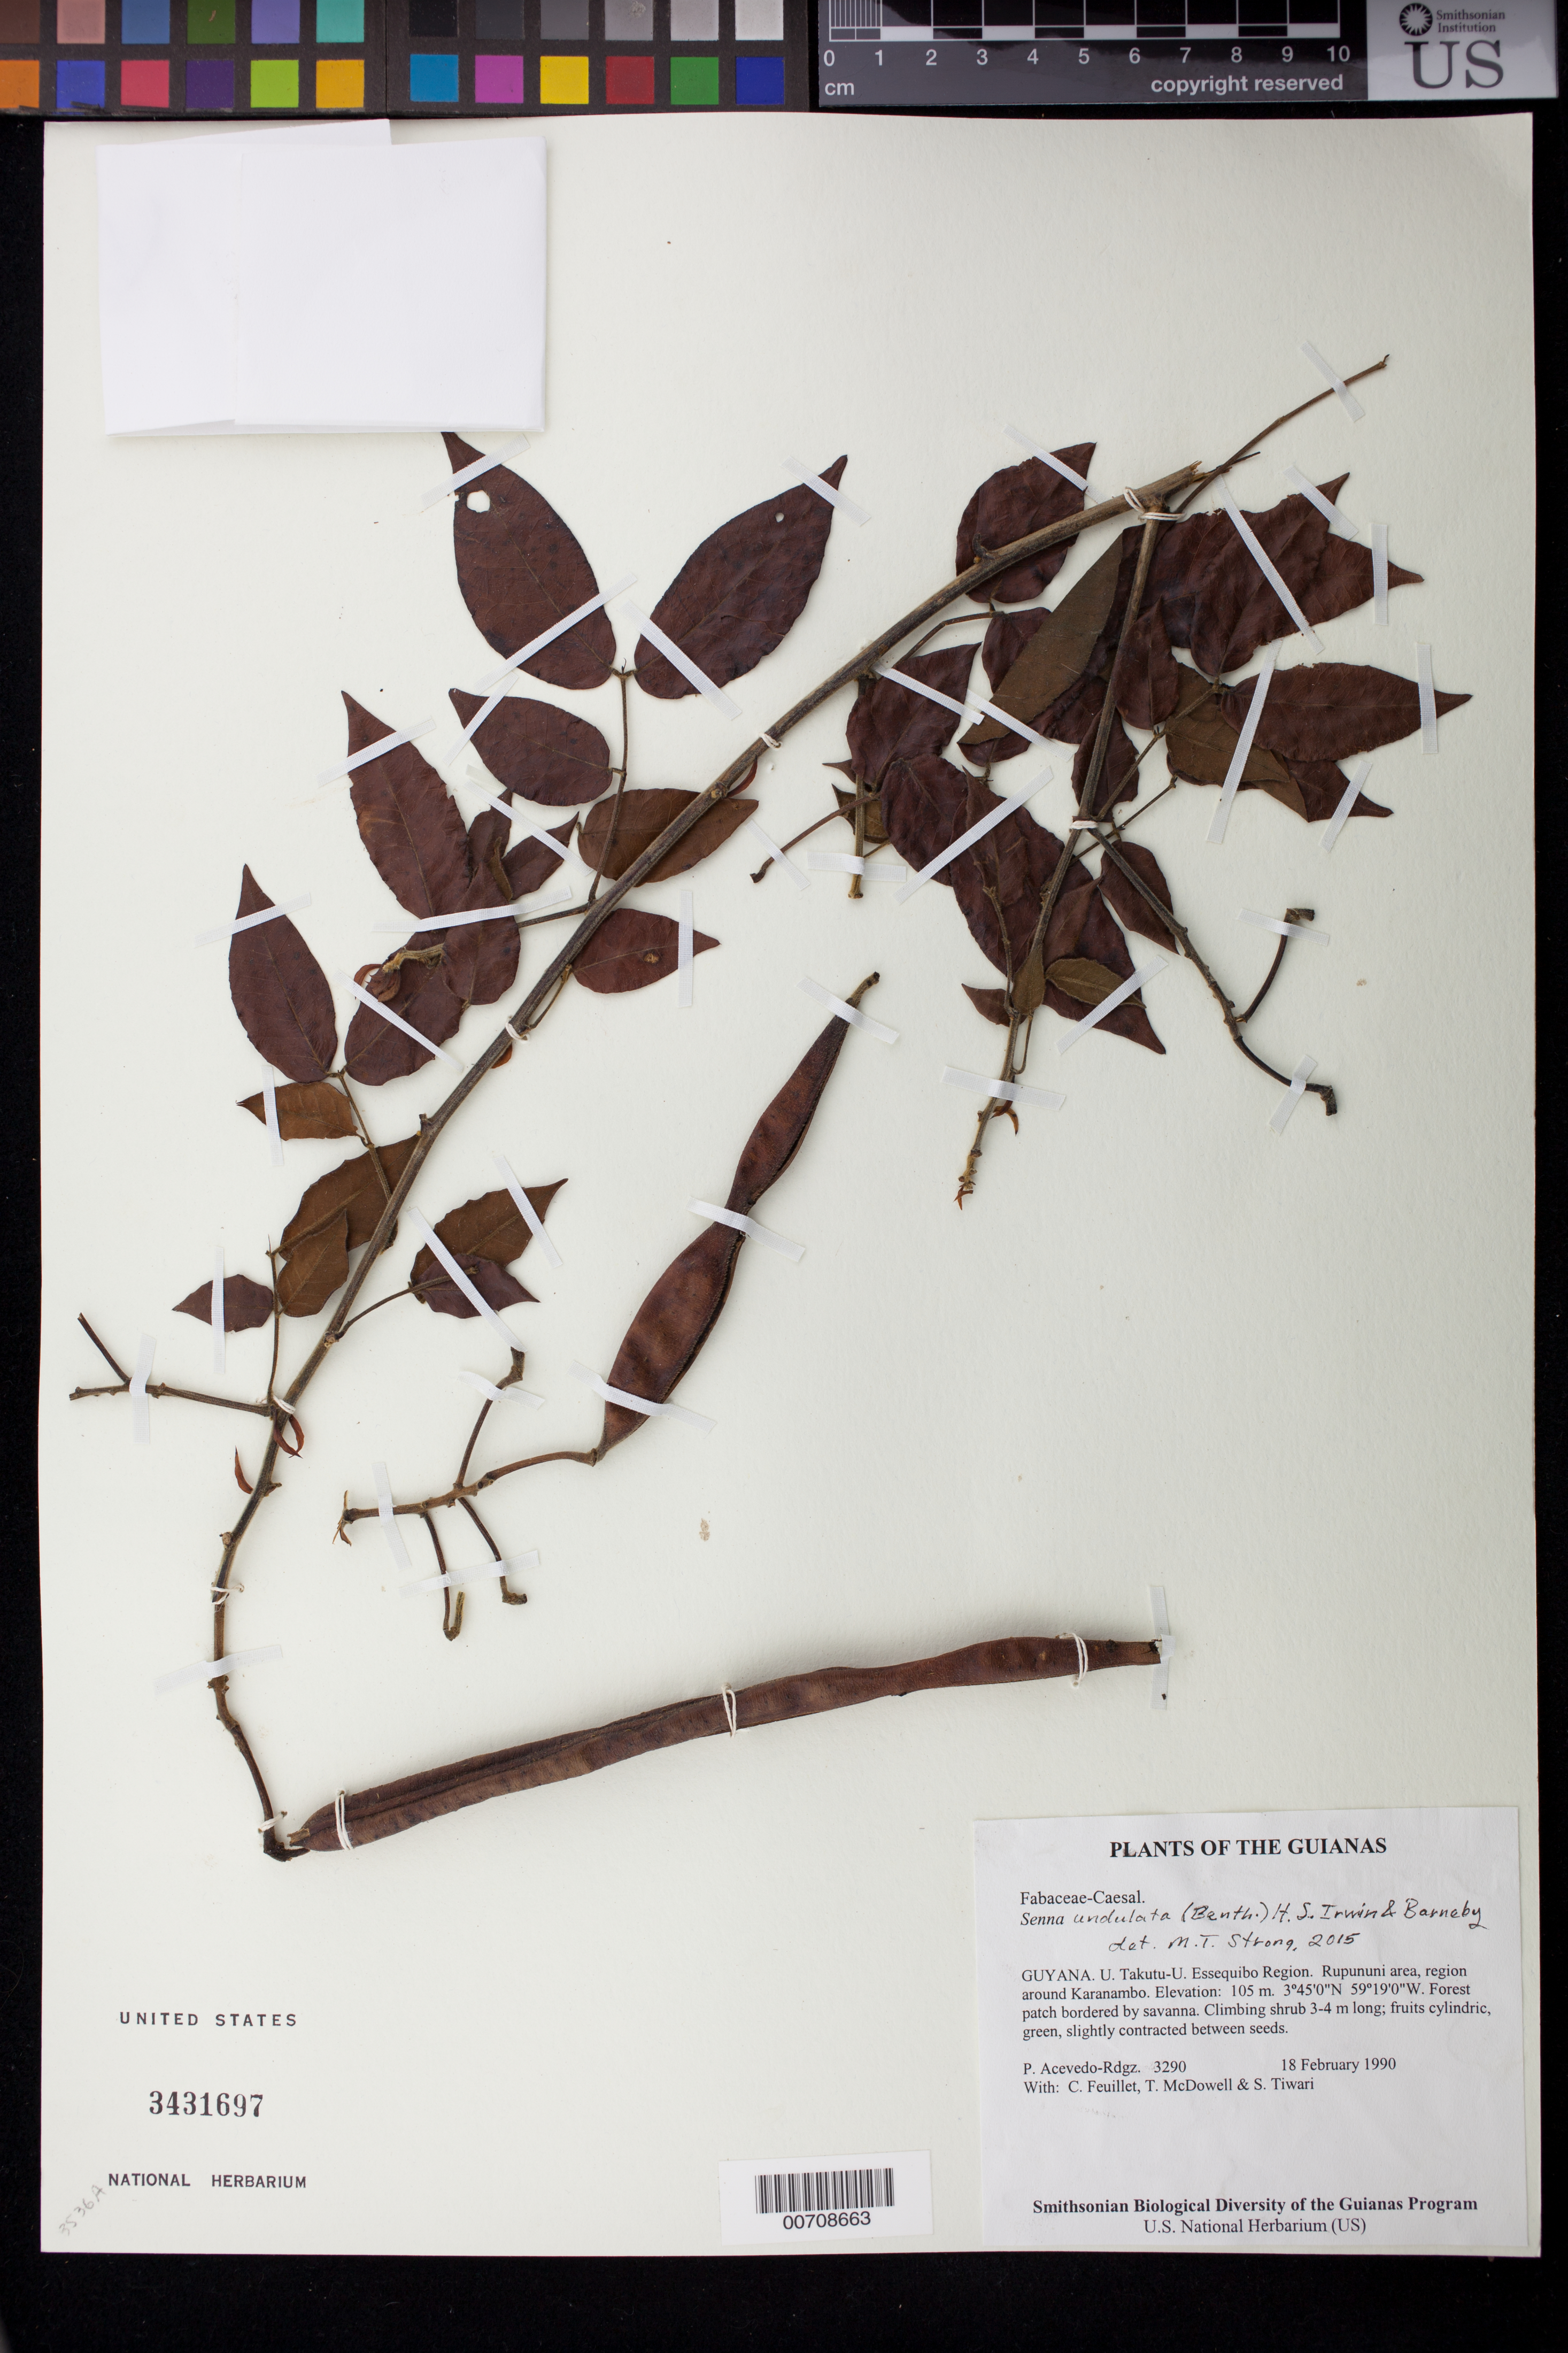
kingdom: Plantae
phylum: Tracheophyta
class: Magnoliopsida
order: Fabales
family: Fabaceae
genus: Senna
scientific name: Senna undulata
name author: (Benth.) H.S. Irwin & Barneby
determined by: Strong, M. T., (US), Smithsonian Institution - National Museum of Natural History (UNITED STATES)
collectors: P. Acevedo-Rodr., C. Feuillet, T. McDowell & S. Tiwari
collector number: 3290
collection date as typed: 18 Feb 1990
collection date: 1990-02-18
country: Guyana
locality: U. Takutu - U. Essequibo. Rupununi area, region around Karanambo.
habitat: Forest patch bordered by savanna.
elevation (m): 105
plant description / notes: L, F, CAY, K, P, B, NY, US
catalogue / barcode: US 3431697